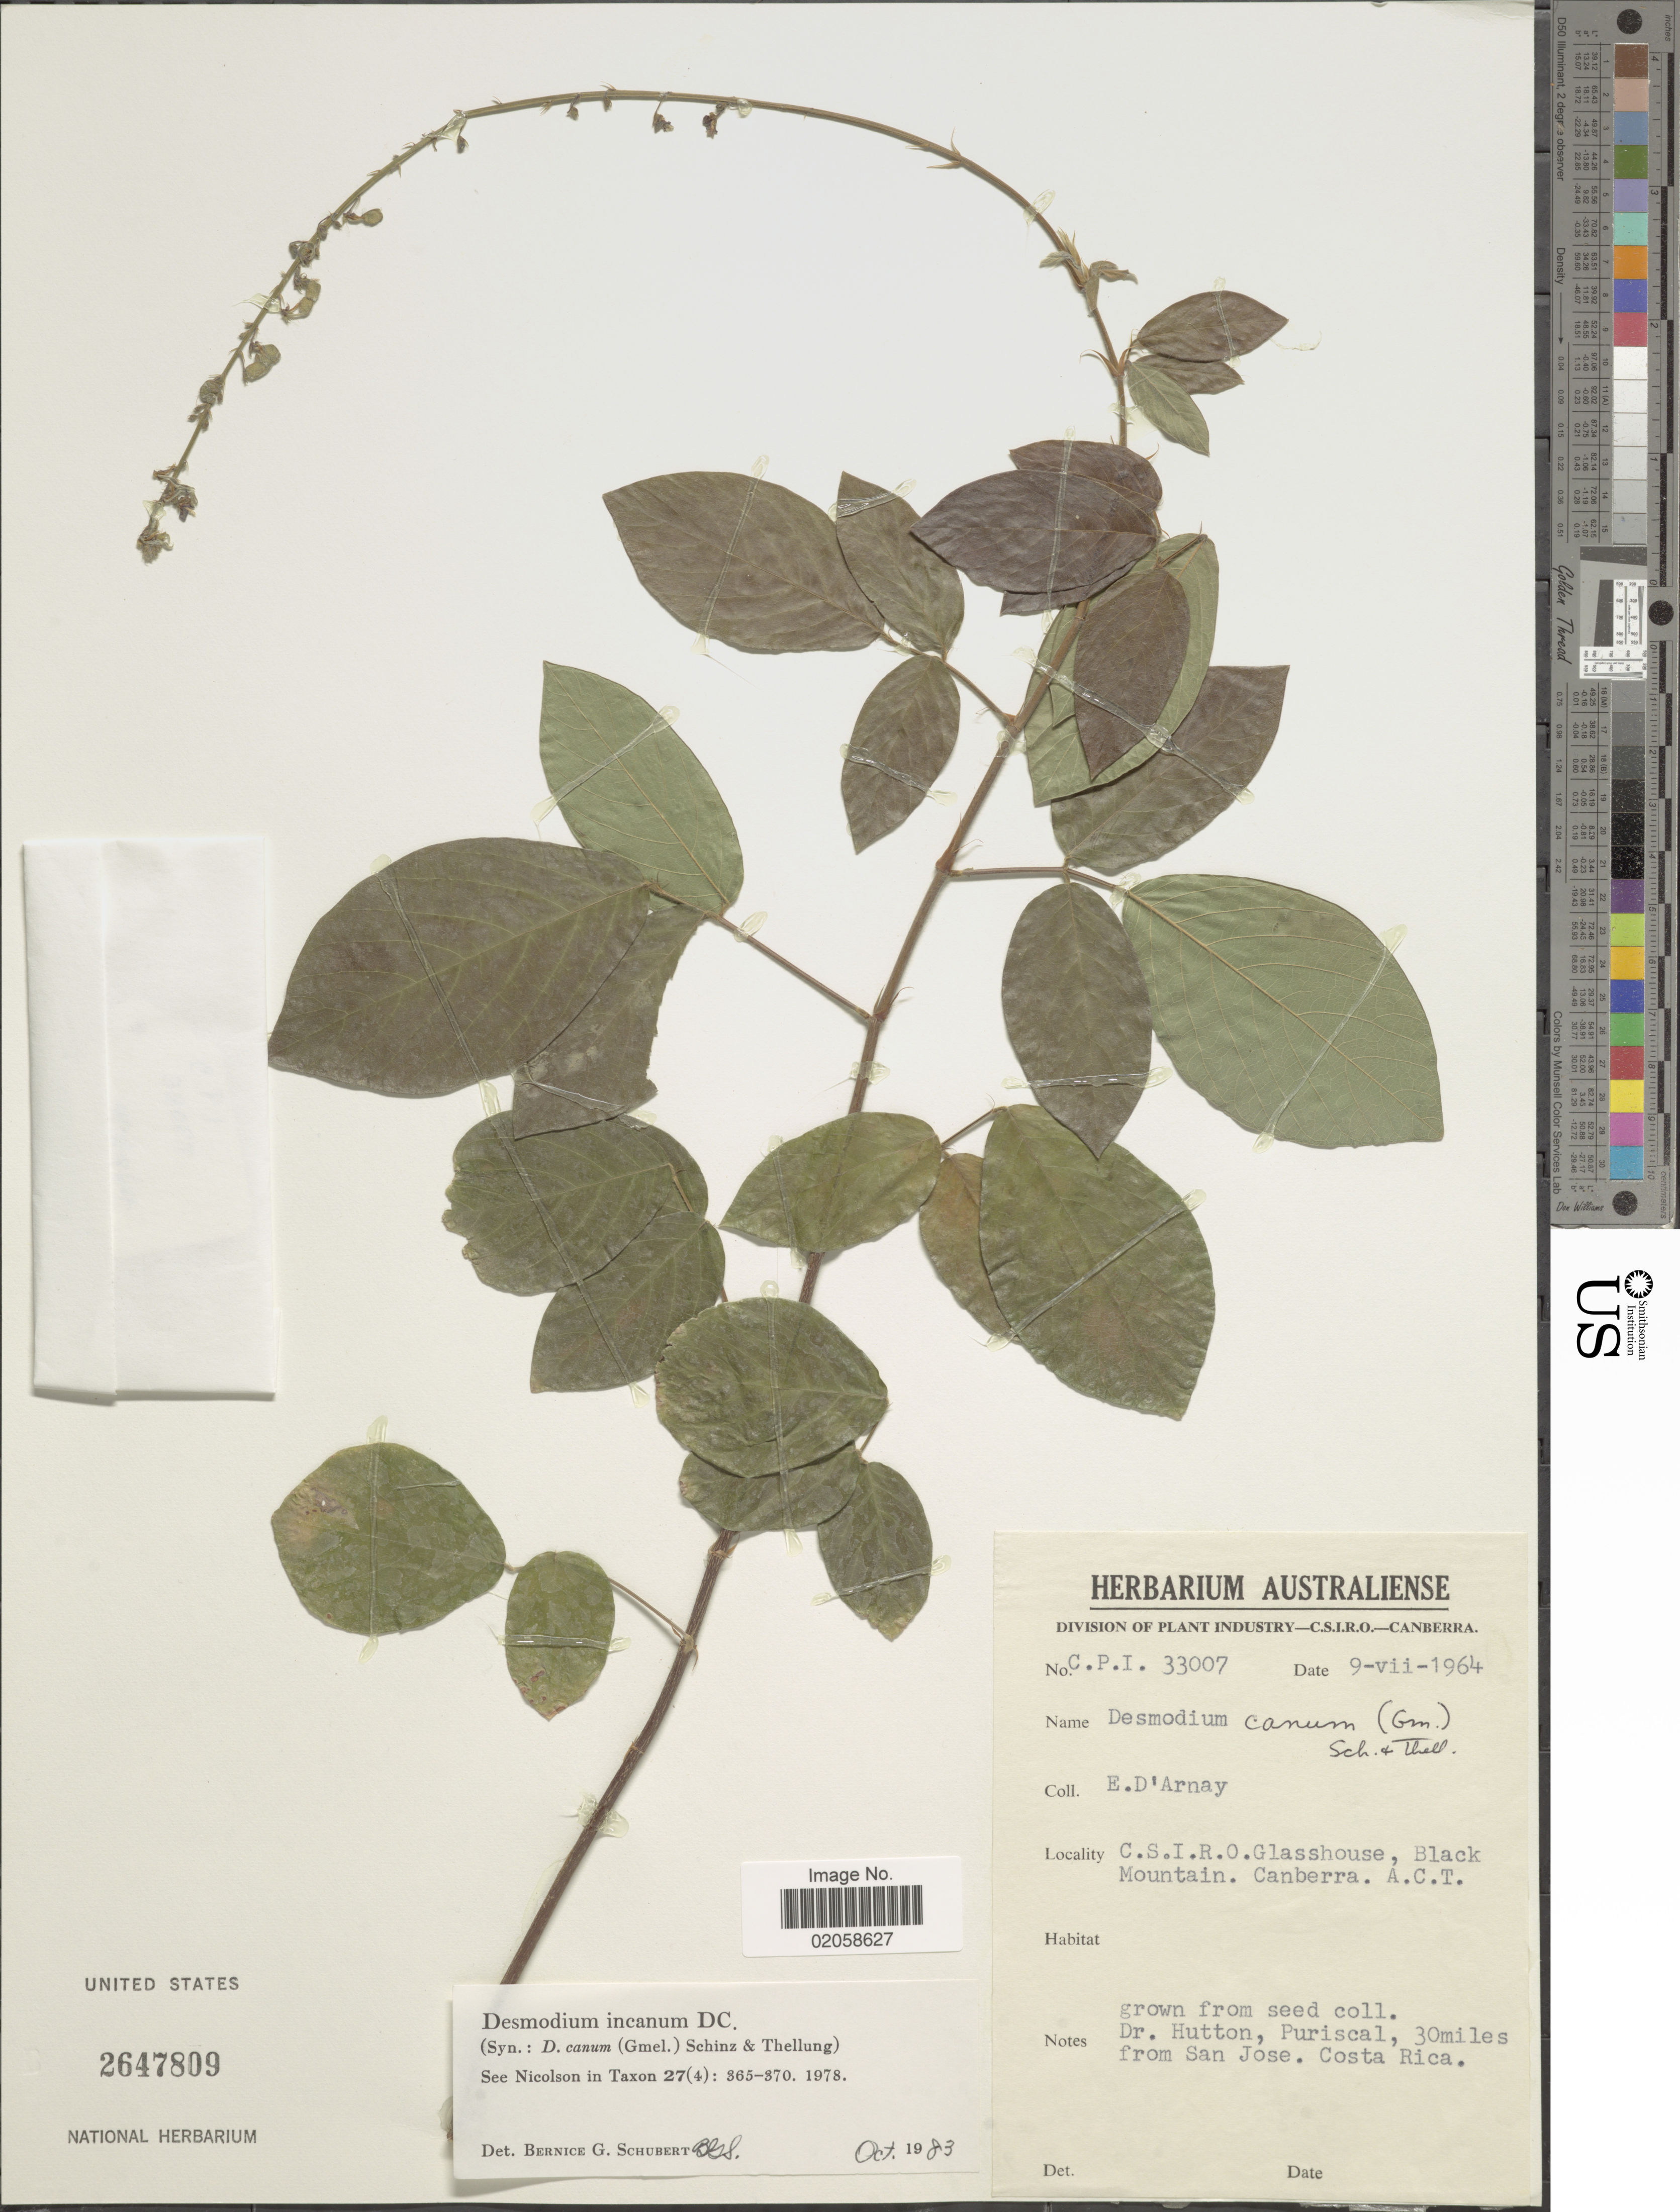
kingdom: Plantae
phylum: Tracheophyta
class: Magnoliopsida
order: Fabales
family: Fabaceae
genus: Desmodium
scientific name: Desmodium incanum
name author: (Sw.) DC.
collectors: E. D'Arnay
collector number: C. P. I. 33007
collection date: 1964-07-09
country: Australia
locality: C. S. I. R. O. Glasshouse, Black Mountain, Canberra. A. C. T.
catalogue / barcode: US 2647809